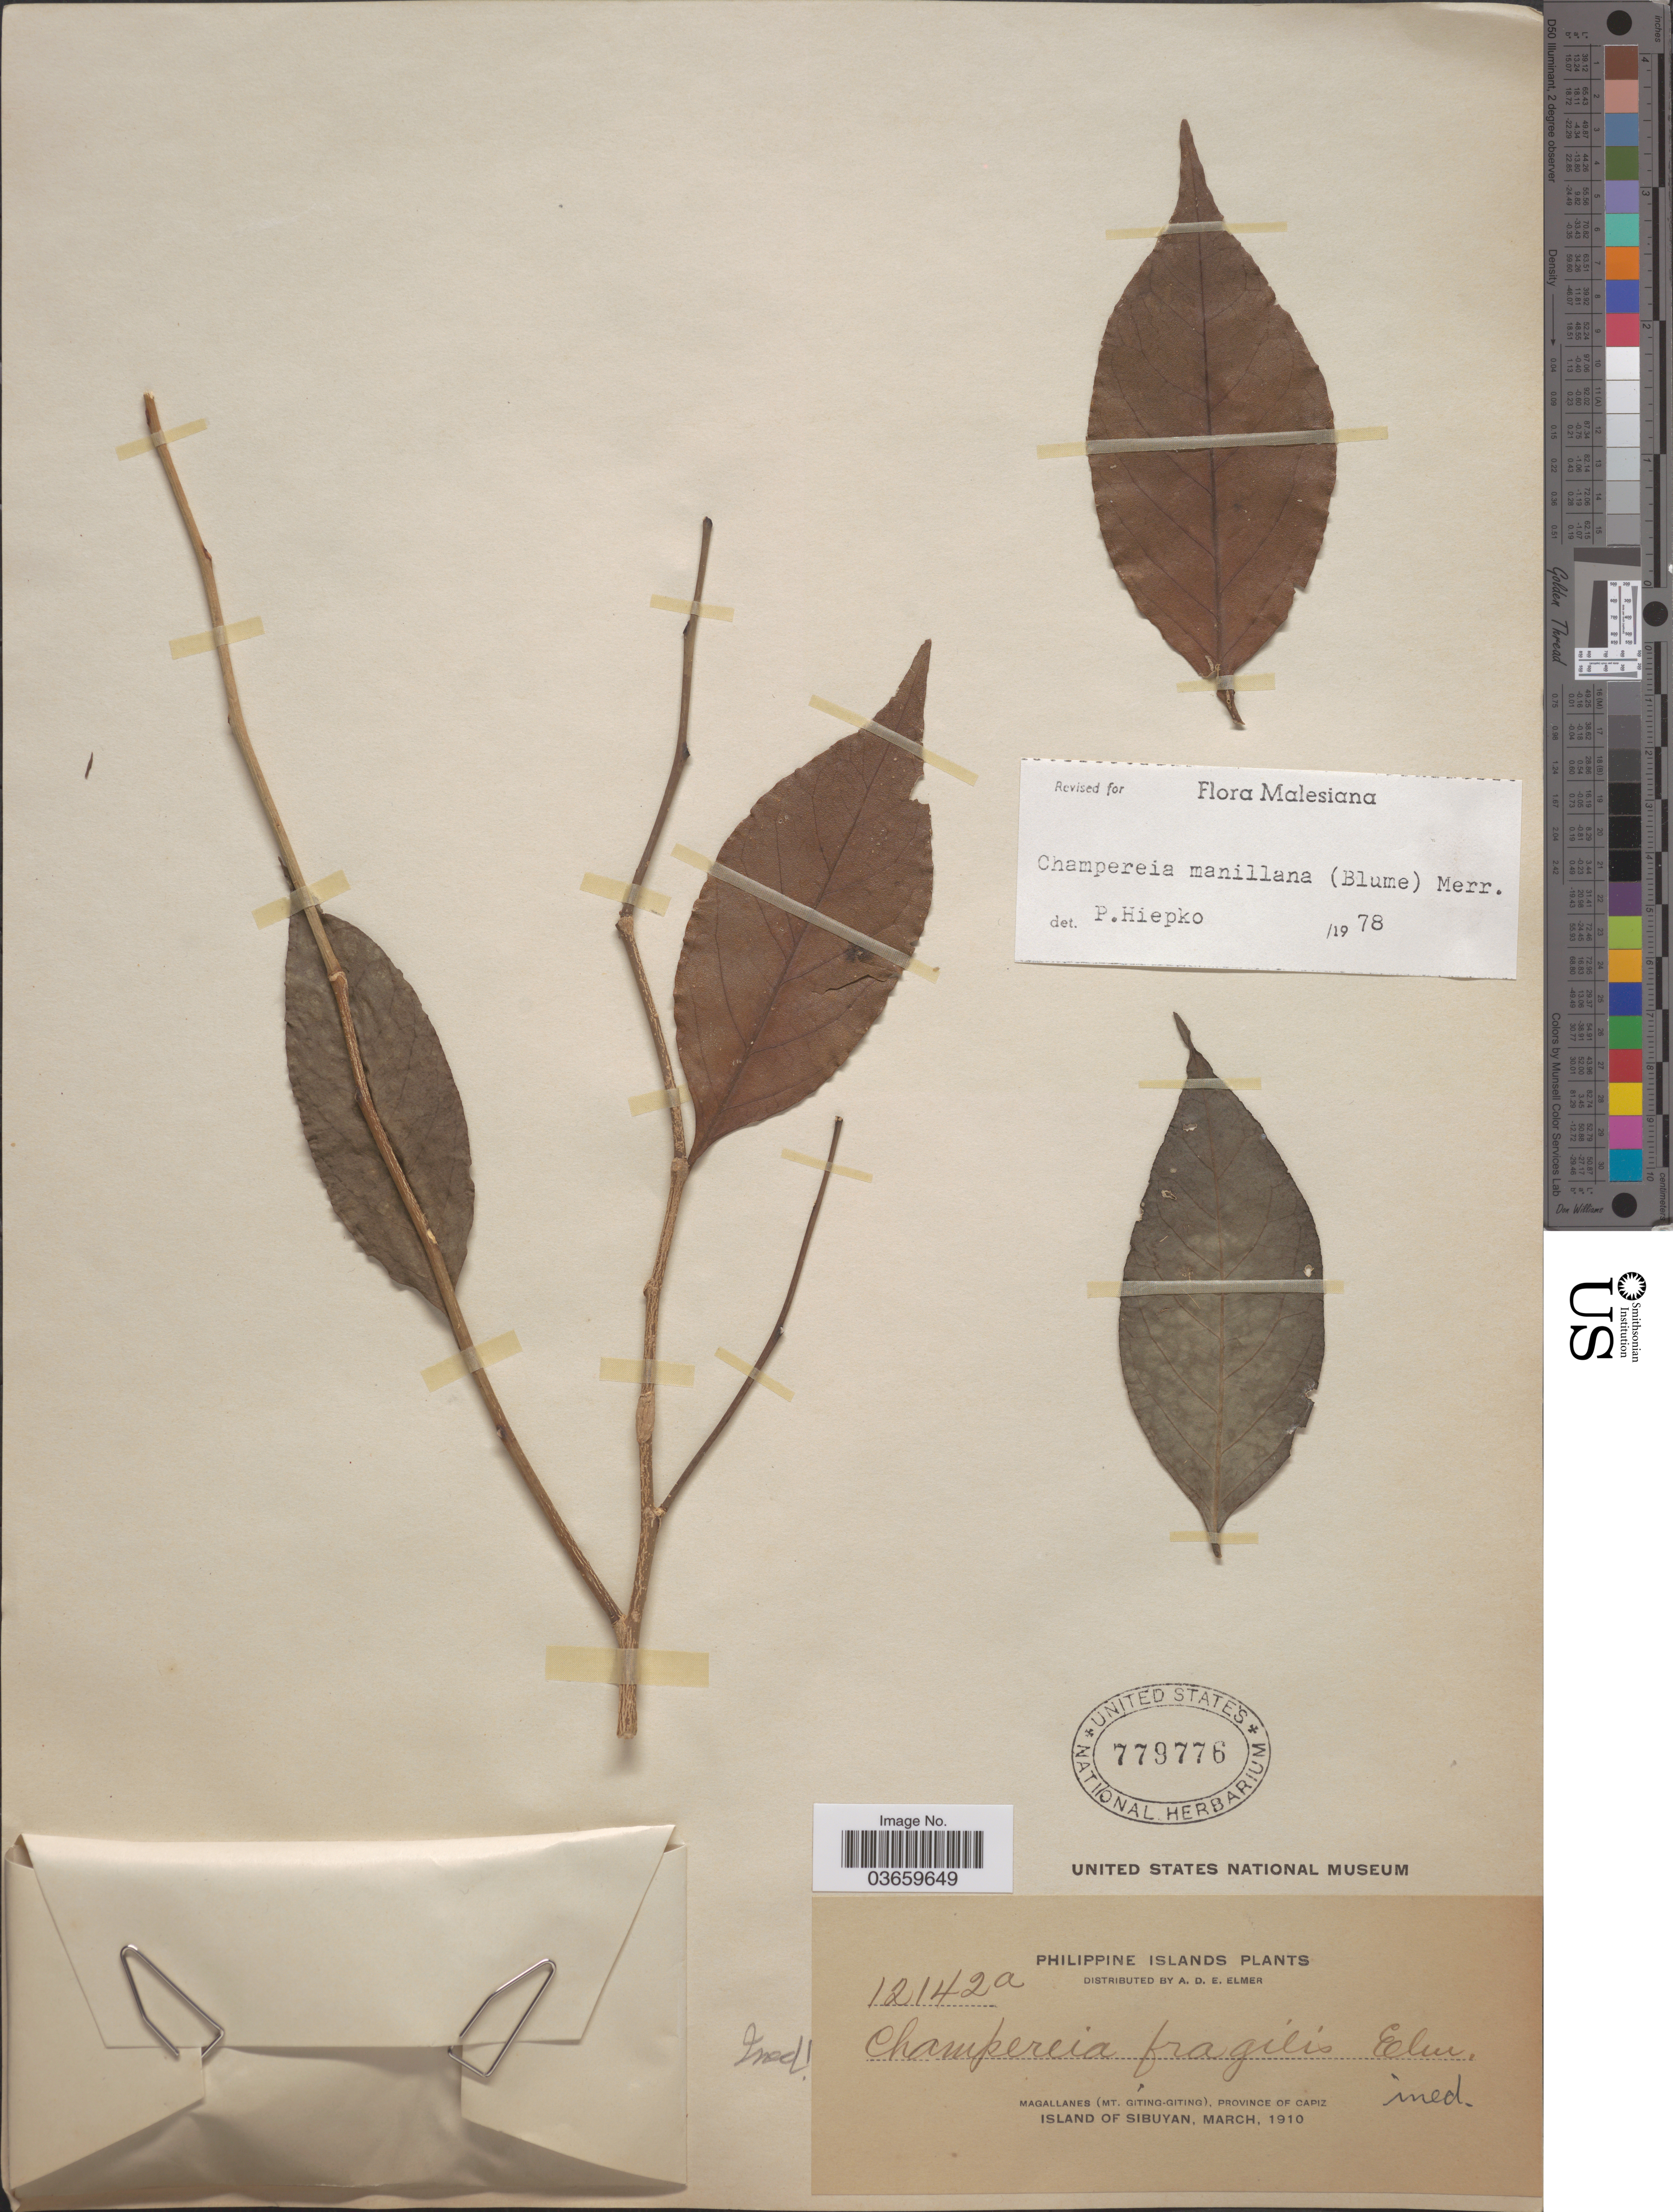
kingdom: Plantae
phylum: Tracheophyta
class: Magnoliopsida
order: Santalales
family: Opiliaceae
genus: Champereia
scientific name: Champereia manillana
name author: (Blume) Merr.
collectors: A. D. E. Elmer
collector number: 12142a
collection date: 1910-03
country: Philippines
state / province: Western Visayas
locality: Magallanes (Mt. Giting-Giting), Province of Capiz. Island of Sibuyan.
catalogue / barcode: US 779776